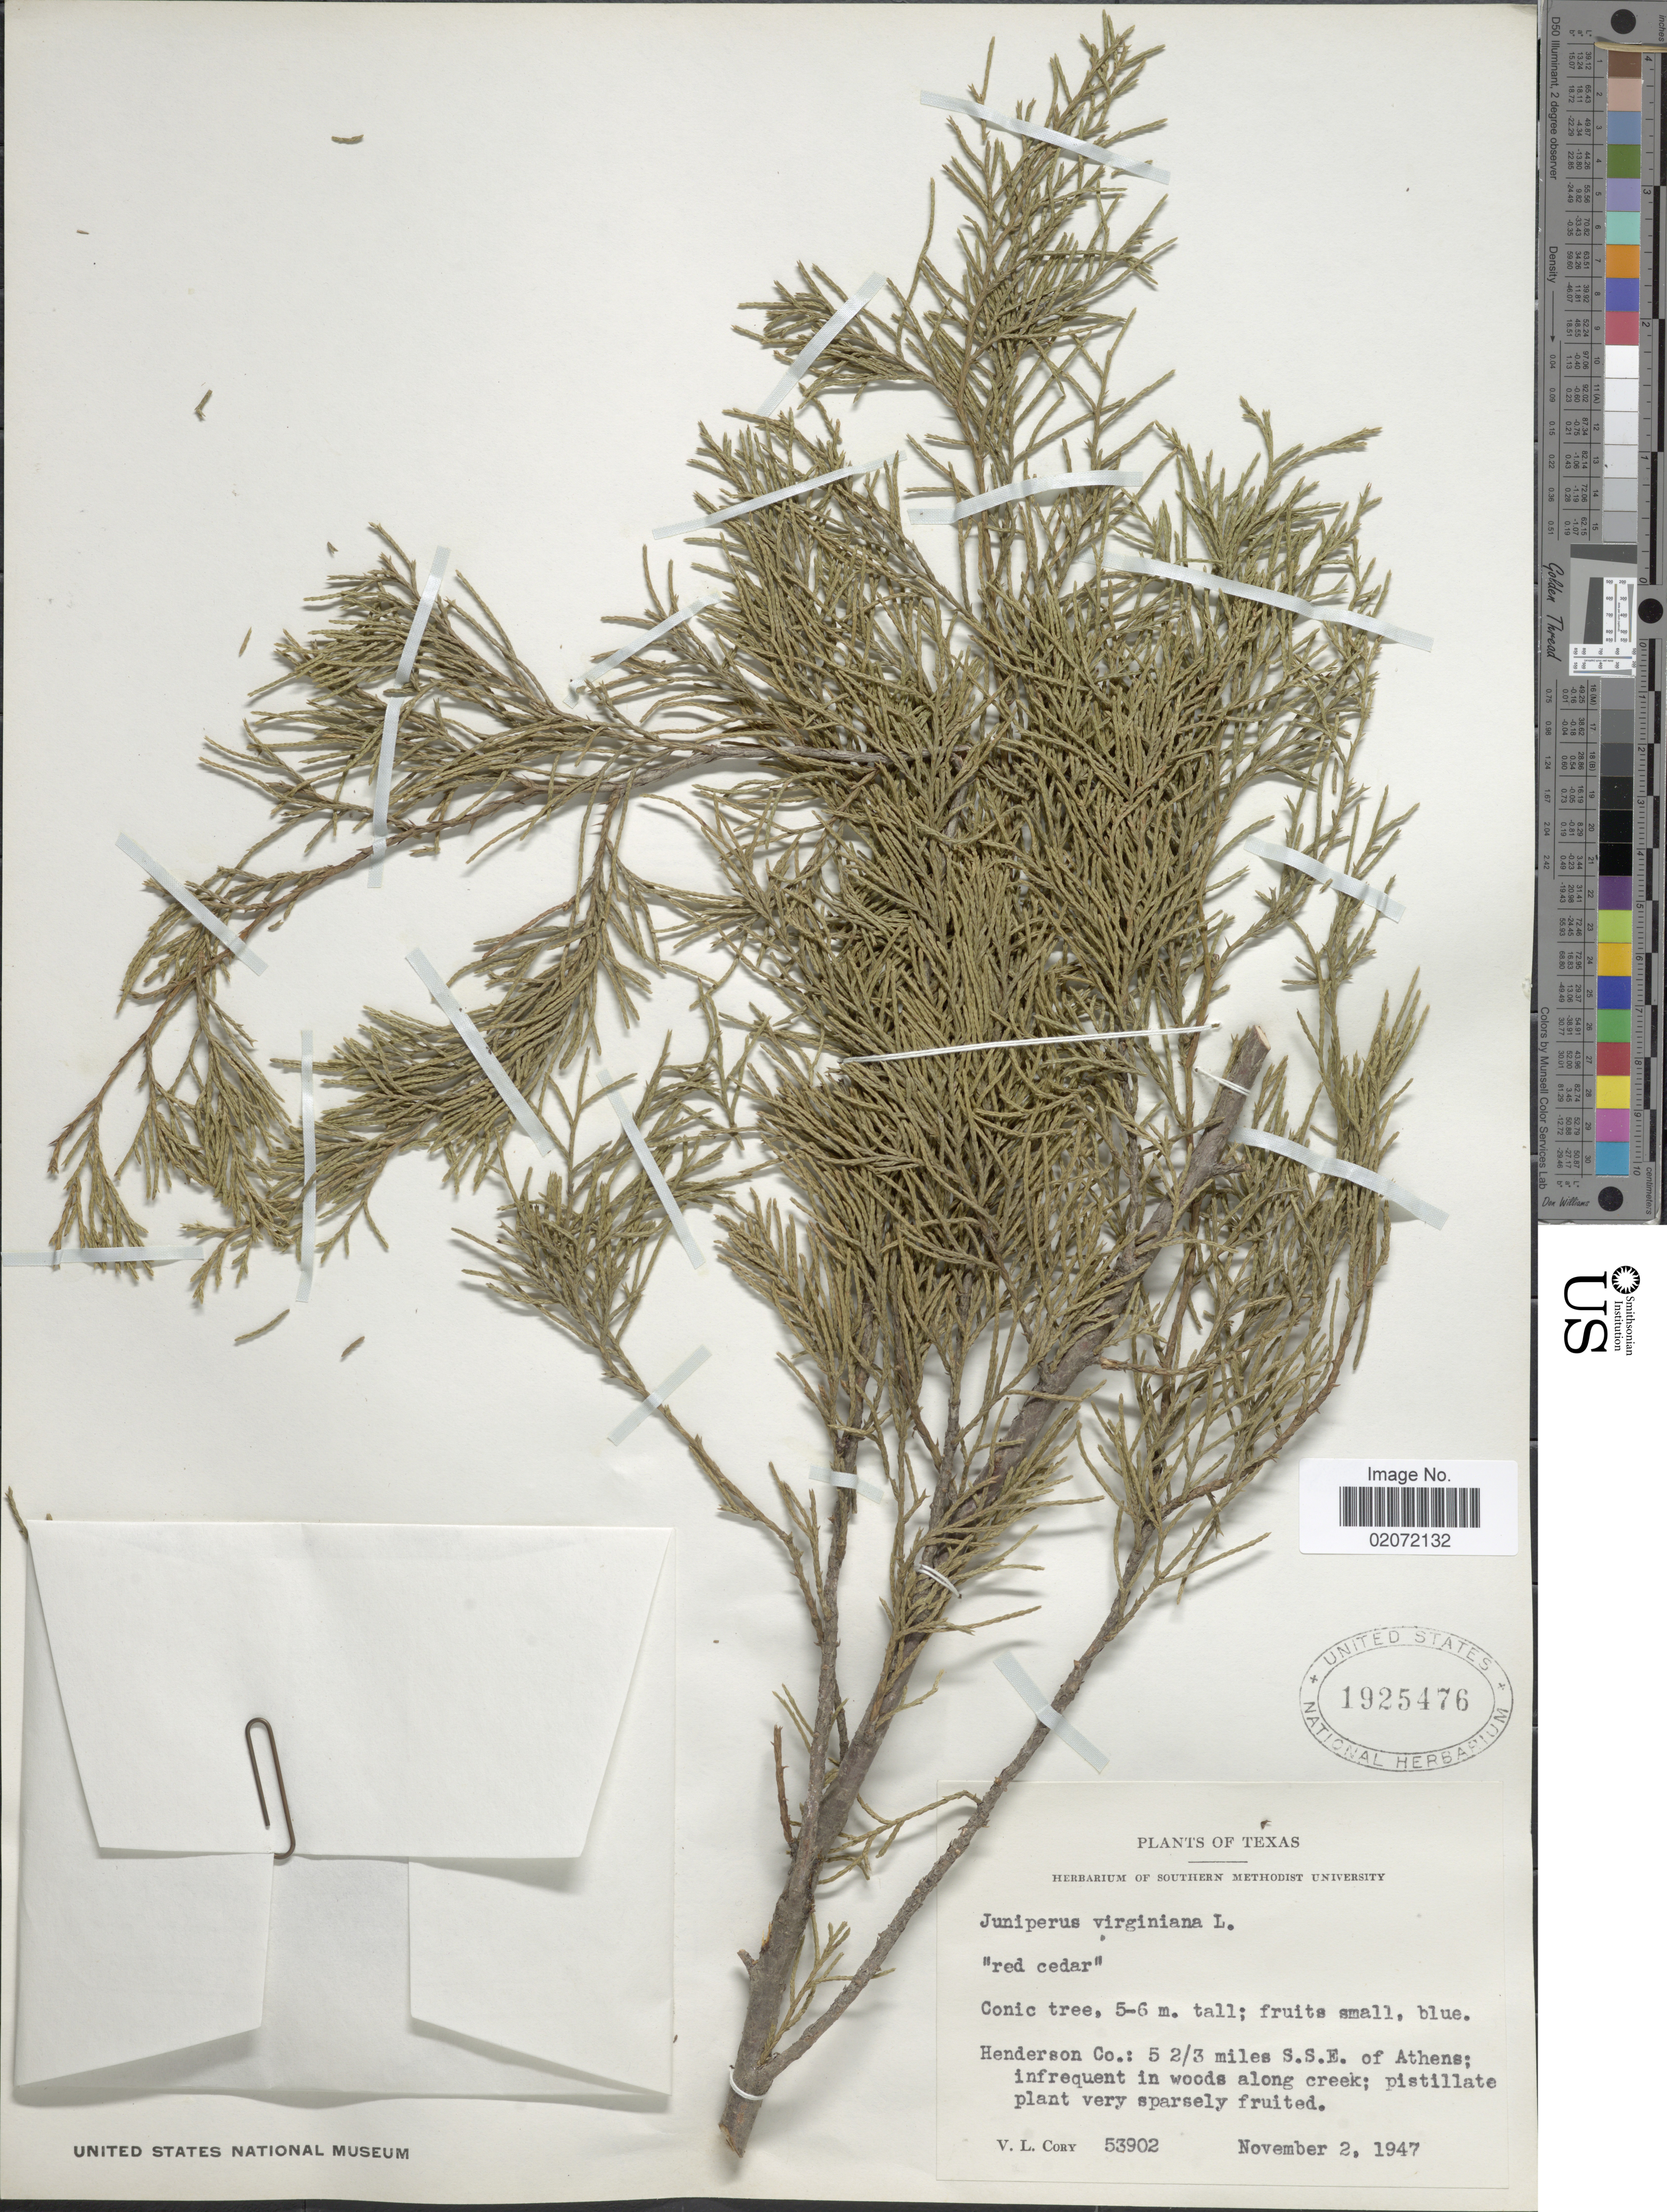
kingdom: Plantae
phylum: Tracheophyta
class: Pinopsida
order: Pinales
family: Cupressaceae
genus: Juniperus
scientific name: Juniperus virginiana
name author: L.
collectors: V. Cory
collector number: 53902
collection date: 1947-11-02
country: United States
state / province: Texas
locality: Texas. Henderson Co.: 5 2/3 miles S.S.E. of Athens in woods along creek.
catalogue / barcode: US 1925476